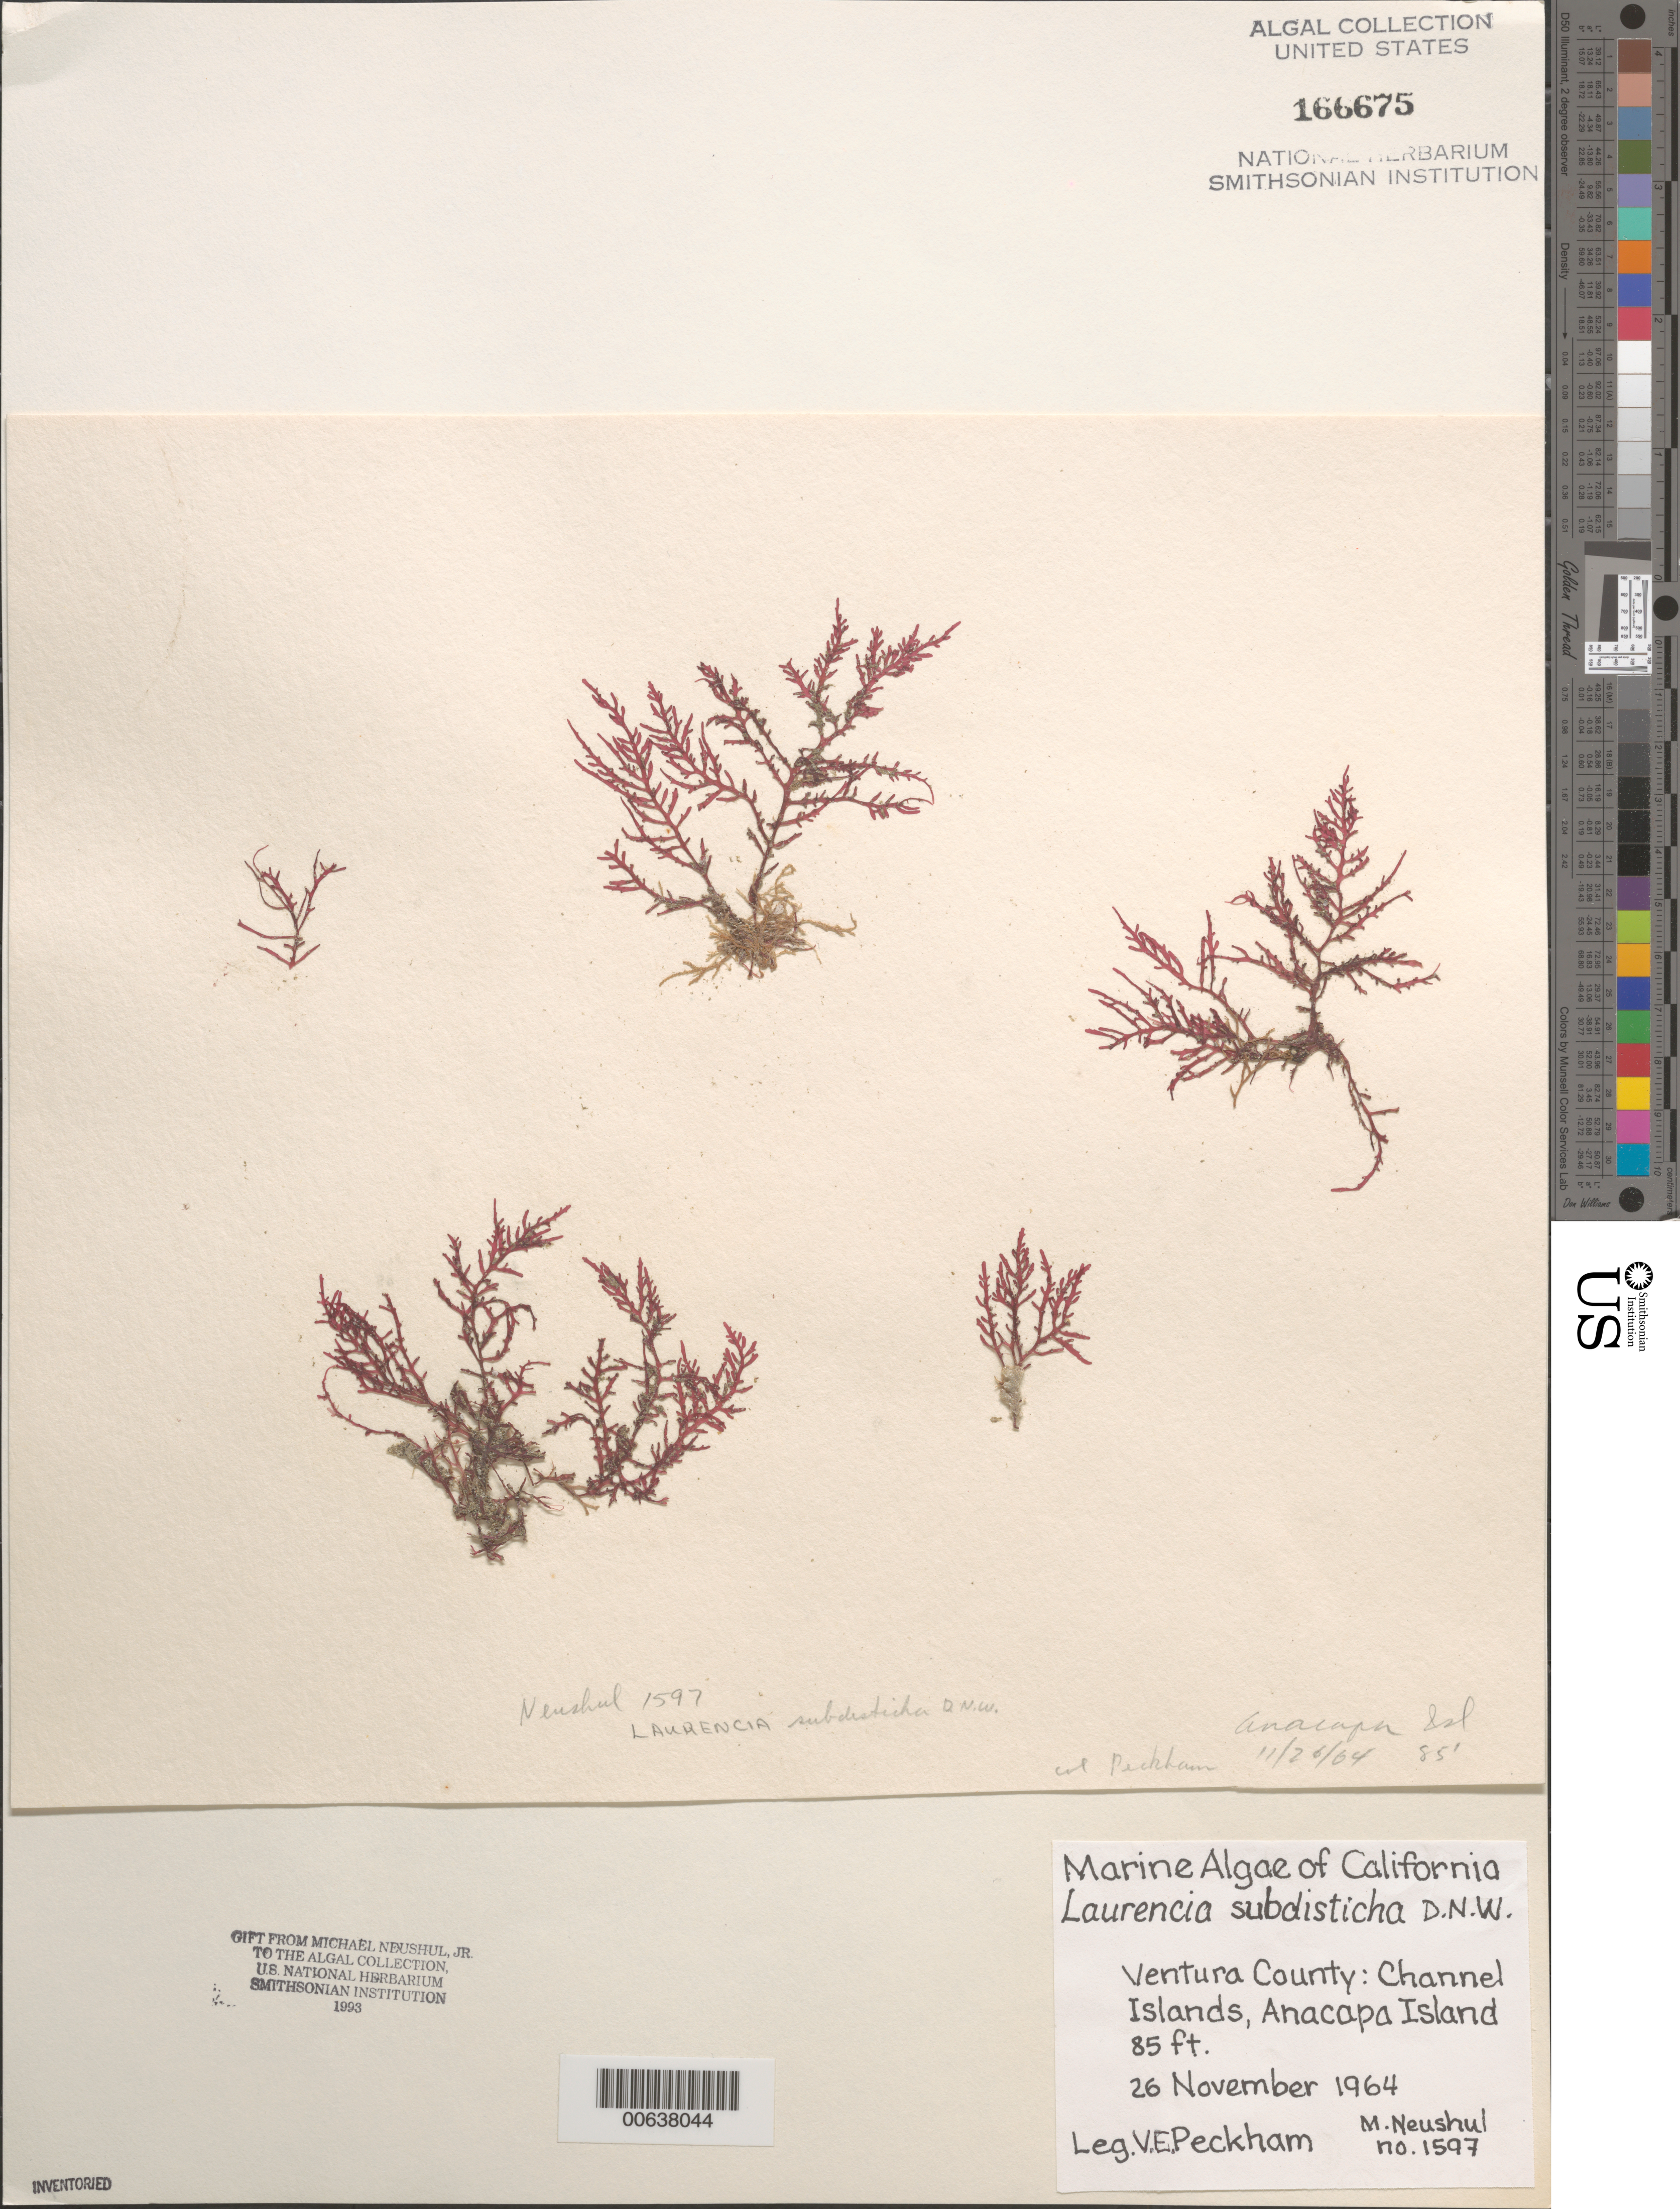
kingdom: Plantae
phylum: Rhodophyta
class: Florideophyceae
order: Ceramiales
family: Rhodomelaceae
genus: Laurencia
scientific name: Laurencia subdisticha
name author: E.Y. Dawson et al.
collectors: V. Peckham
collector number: Neushul 1597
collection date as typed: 26 Nov 1964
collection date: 1964-11-26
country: United States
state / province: California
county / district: Ventura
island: Anacapa Island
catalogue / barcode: US 166675